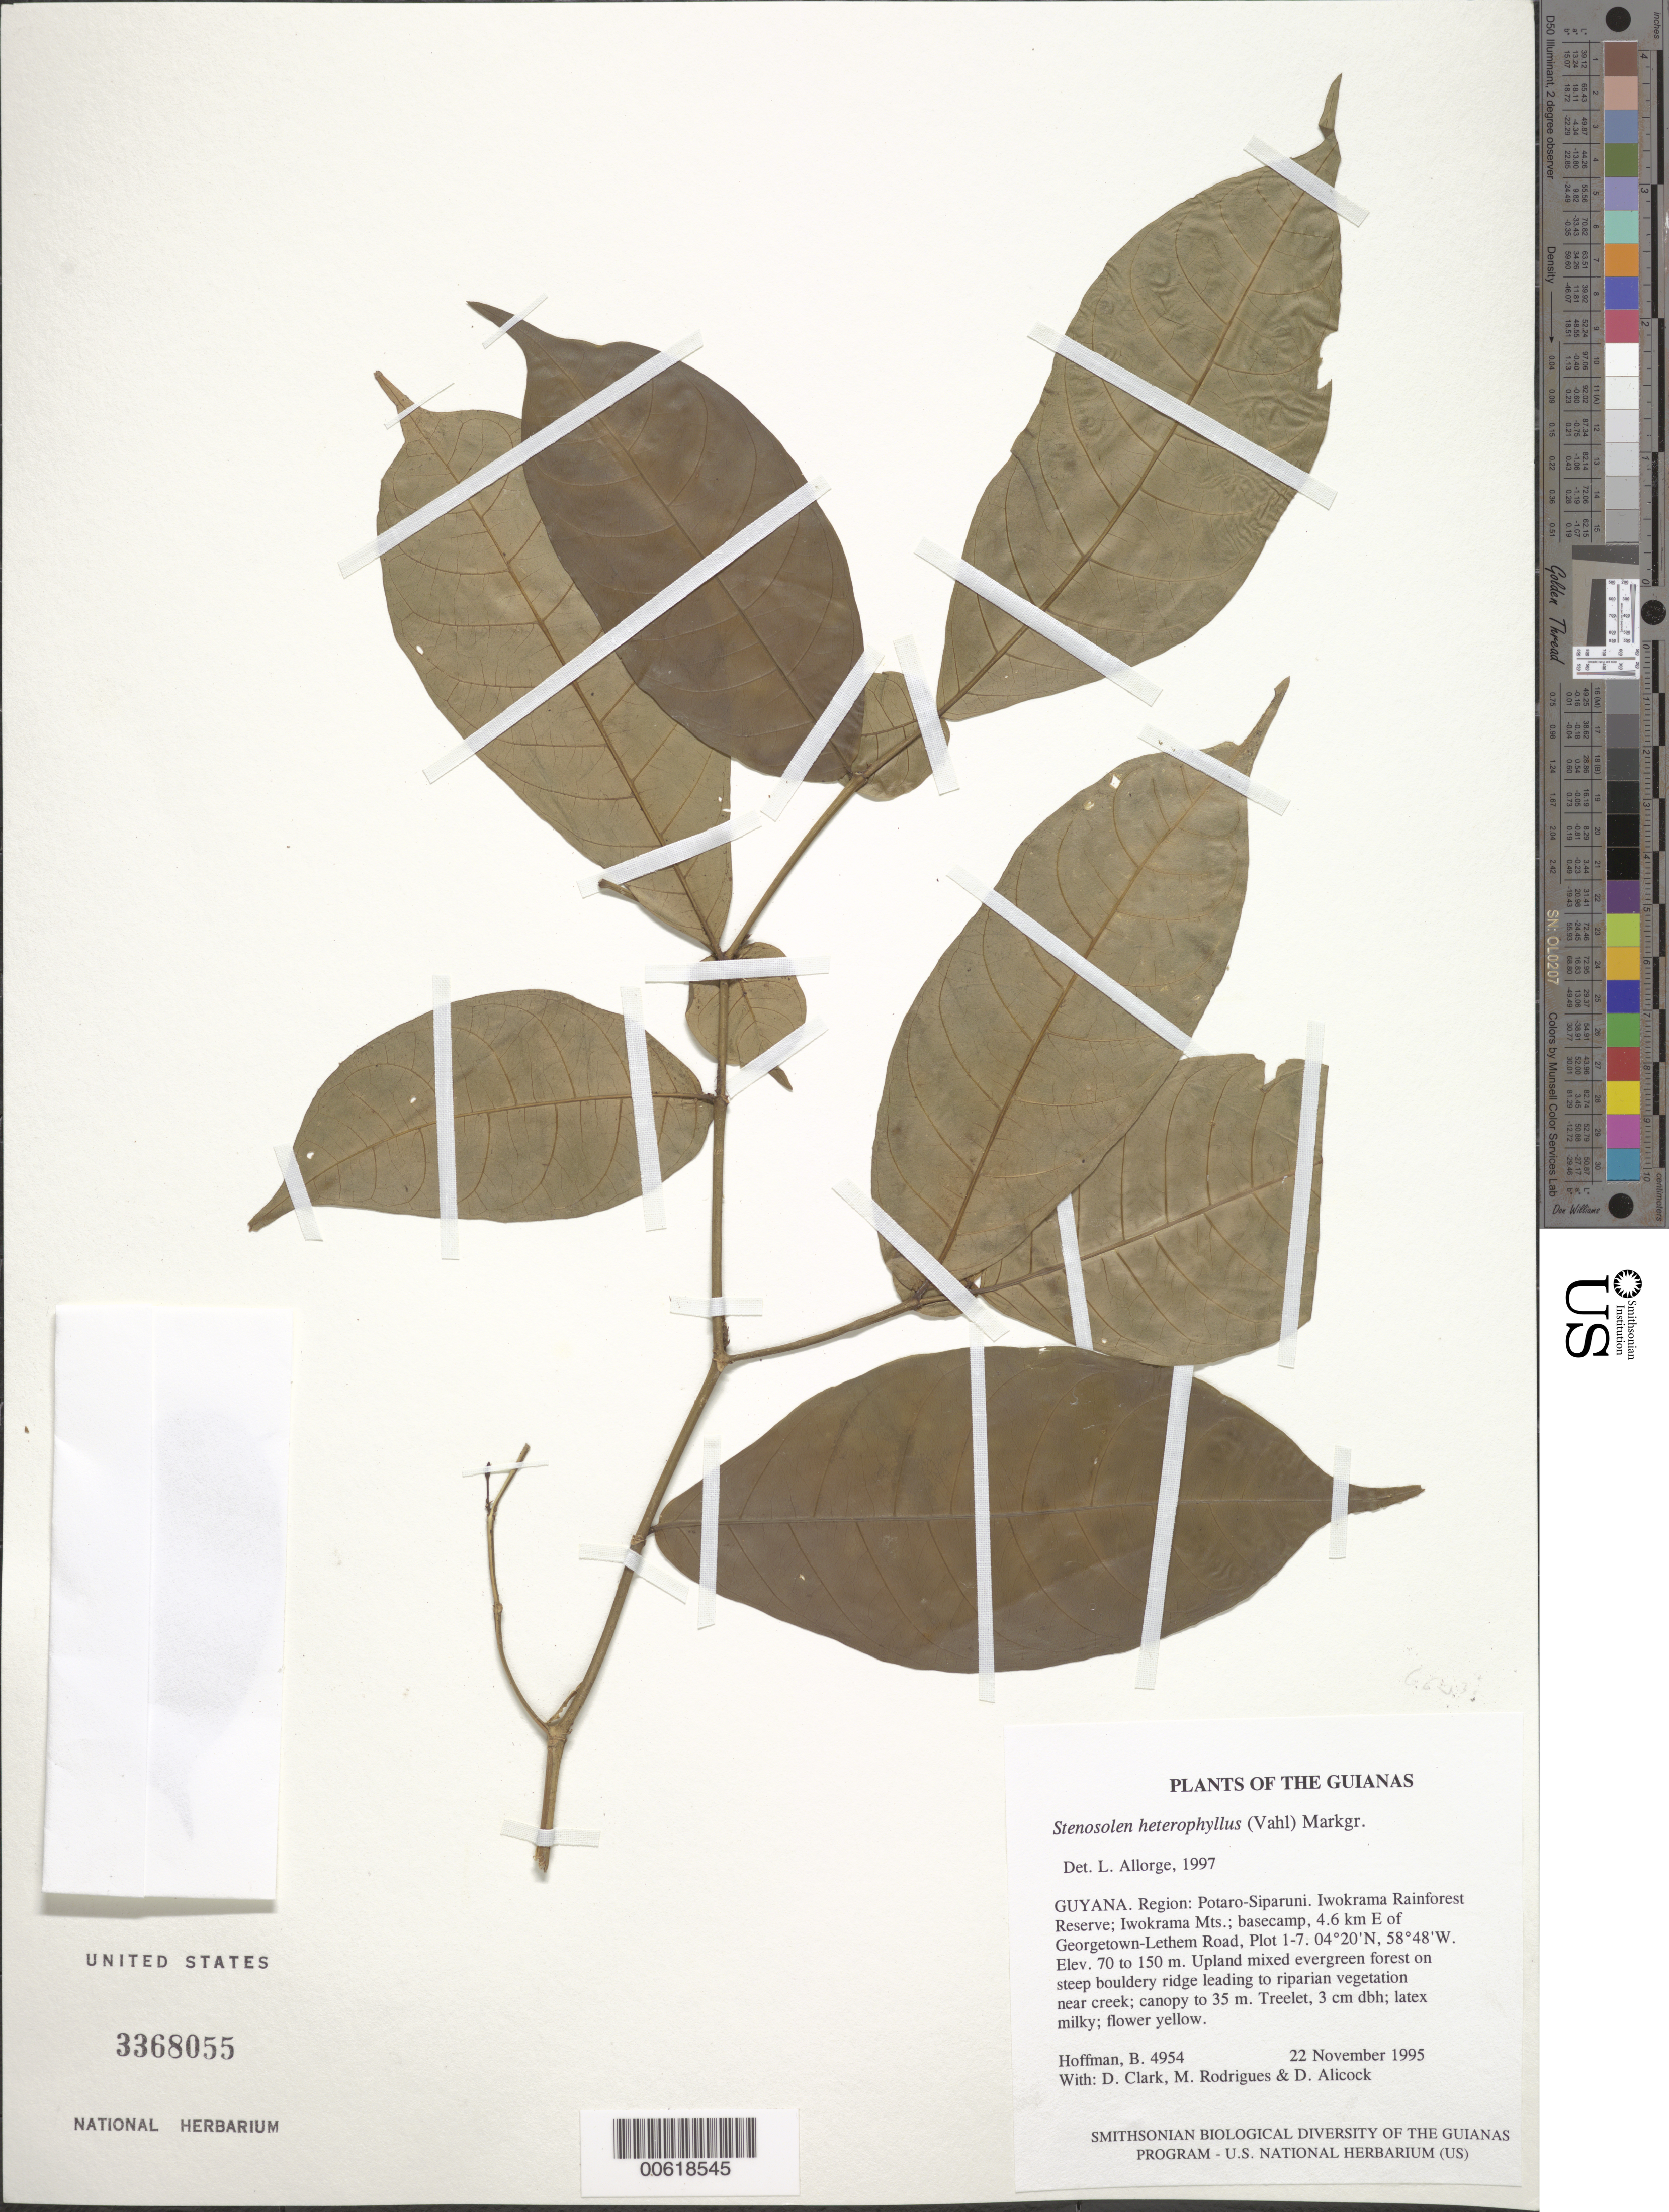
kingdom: Plantae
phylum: Tracheophyta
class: Magnoliopsida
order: Gentianales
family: Apocynaceae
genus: Tabernaemontana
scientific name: Tabernaemontana heterophylla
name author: Vahl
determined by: Allorge, L.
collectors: B. Hoffman, H. D. Clarke, M. Rodrigues & D. Allicock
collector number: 4954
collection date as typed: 22 November 1995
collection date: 1995-11-22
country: Guyana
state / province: Potaro-Siparuni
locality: Iwokrama Rainforest Reserve; Iwokrama Mts.; basecamp at end of 4.6 km cut line E of Georgetown-Lethem Road, Iwokrama Plot 1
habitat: Upland mixed evergreen forest on steep bouldery ridge leading to riparian vegetation near creek; canopy to 35 m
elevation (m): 70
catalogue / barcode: US 3368055